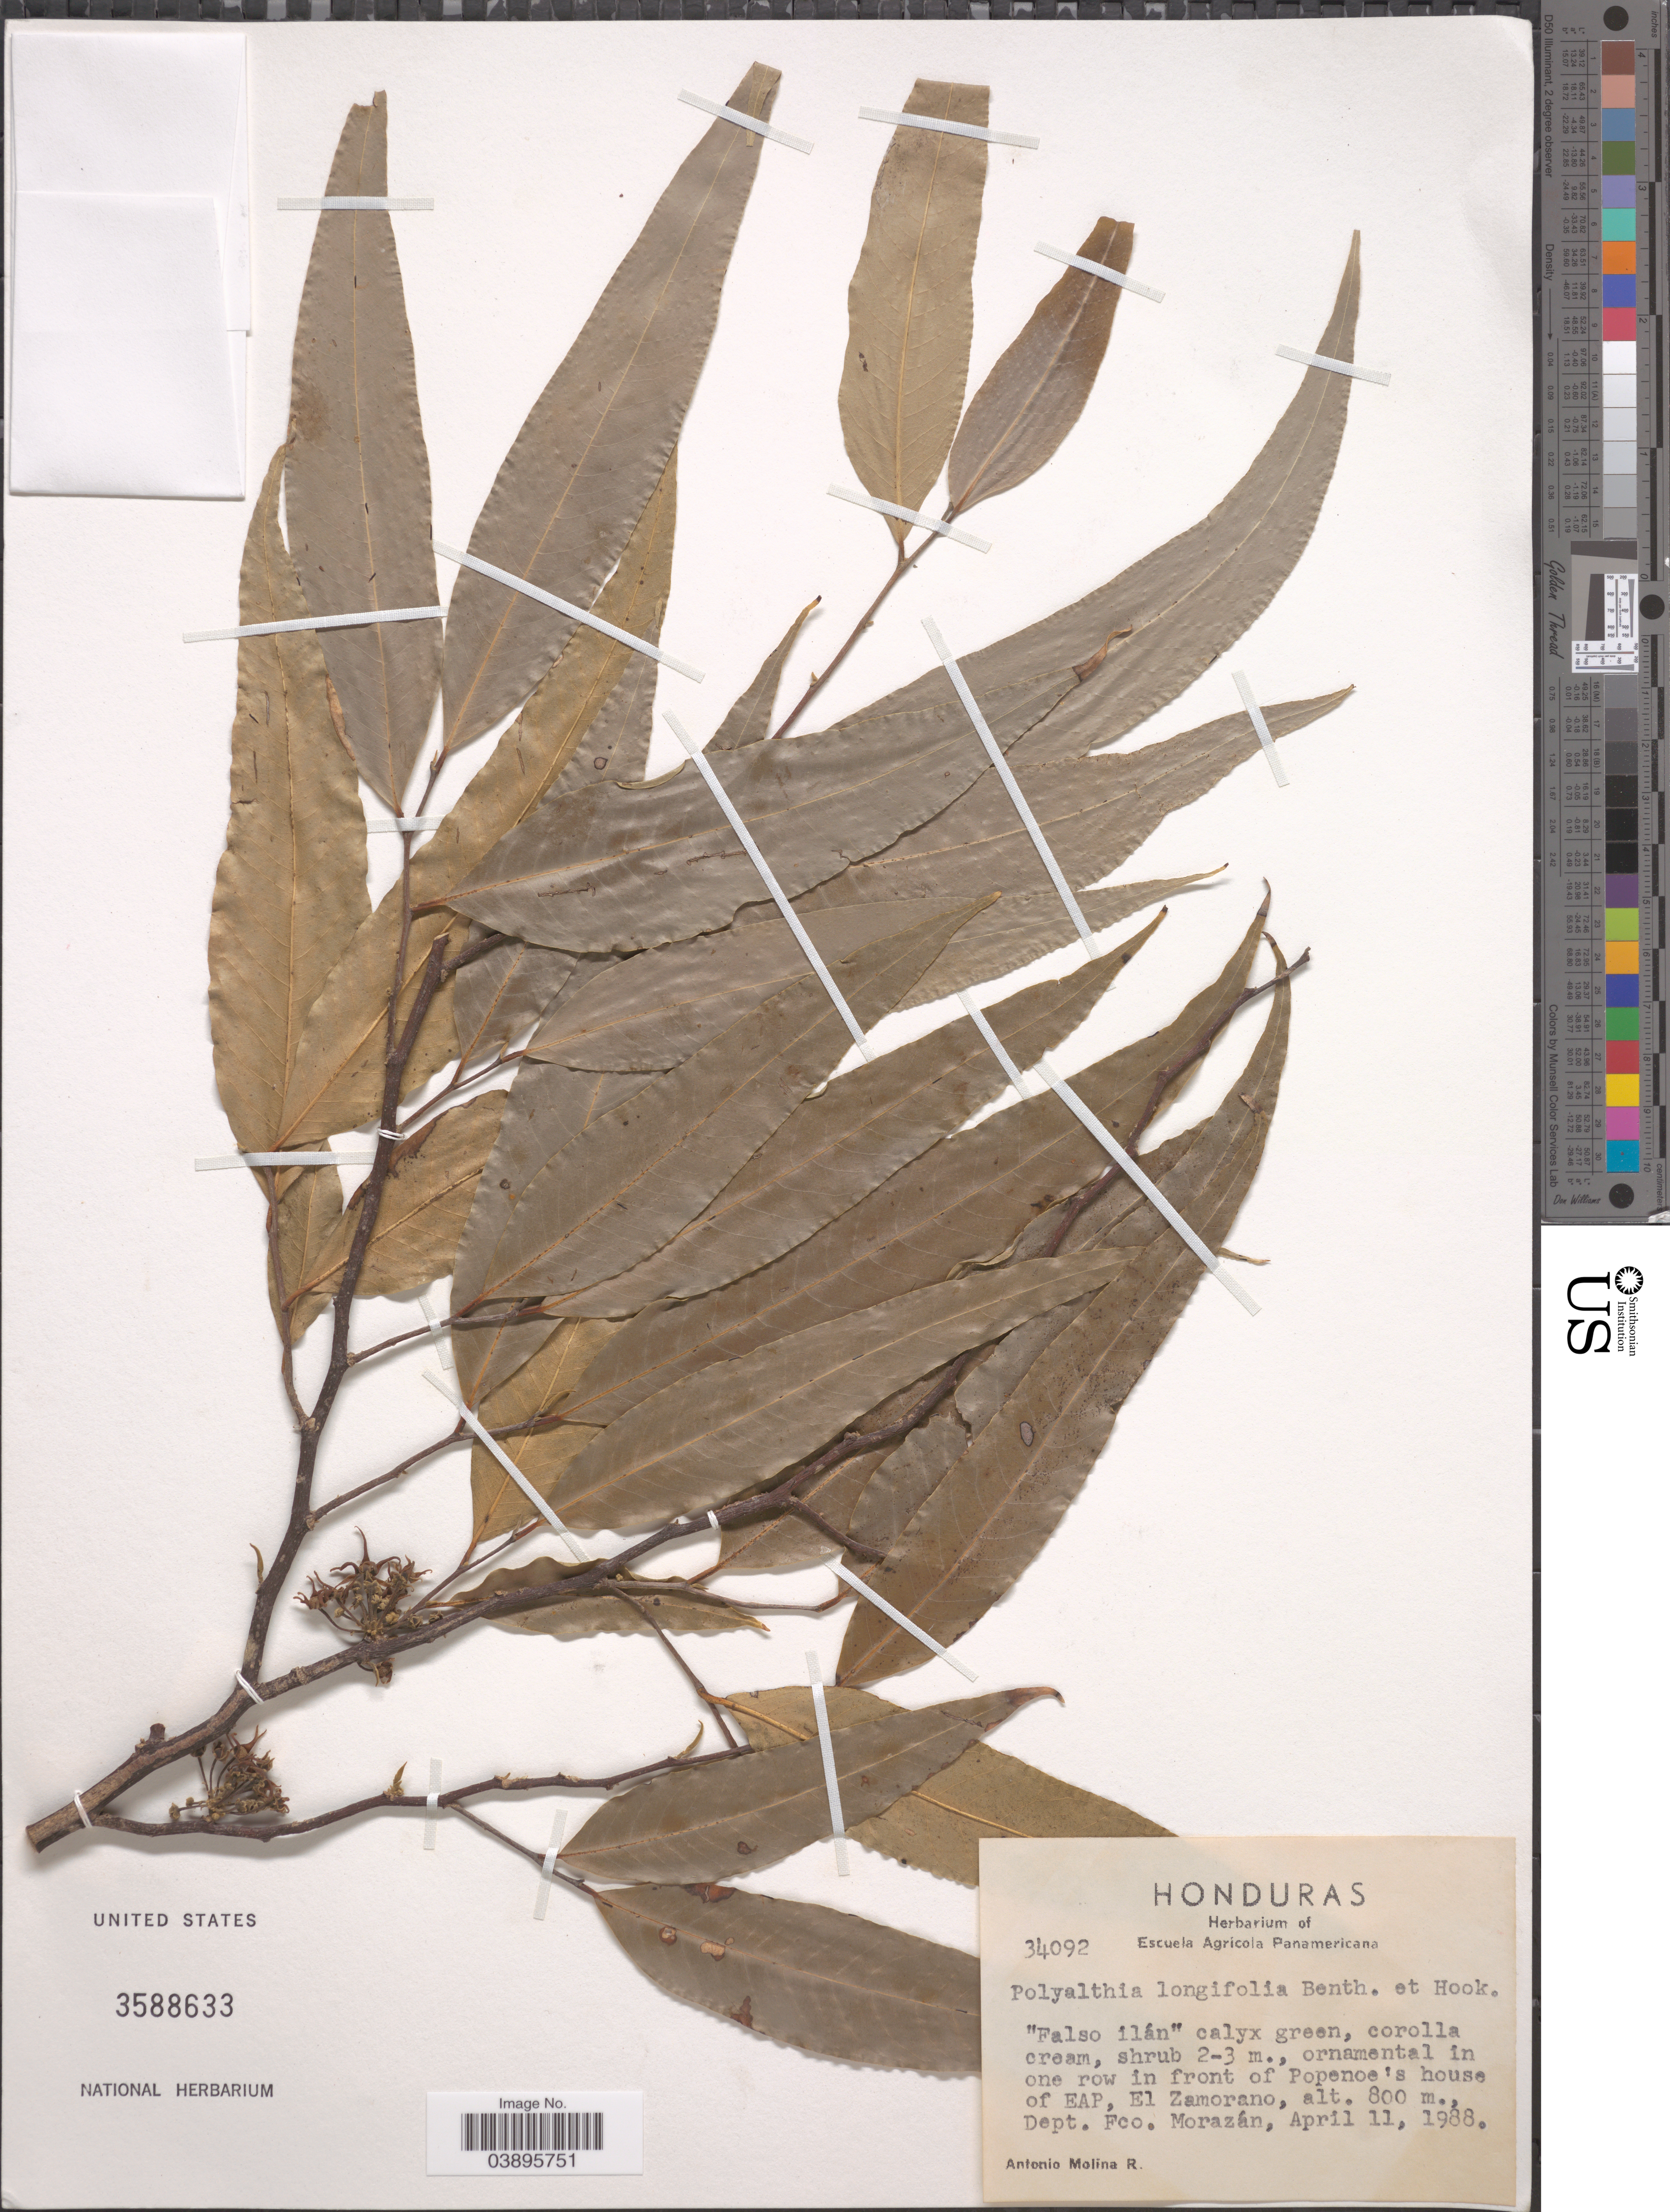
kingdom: Plantae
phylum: Tracheophyta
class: Magnoliopsida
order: Magnoliales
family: Annonaceae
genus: Polyalthia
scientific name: Polyalthia longifolia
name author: (Sonn.) Thwaites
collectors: A. Molina R.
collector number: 34092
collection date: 1988-04-11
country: Honduras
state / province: Fco. Morazán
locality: Ornamental in one row in front of Popene's house garden of EAP El Zamorano, Dept. Fco. Morazán.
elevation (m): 800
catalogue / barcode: US 3588633